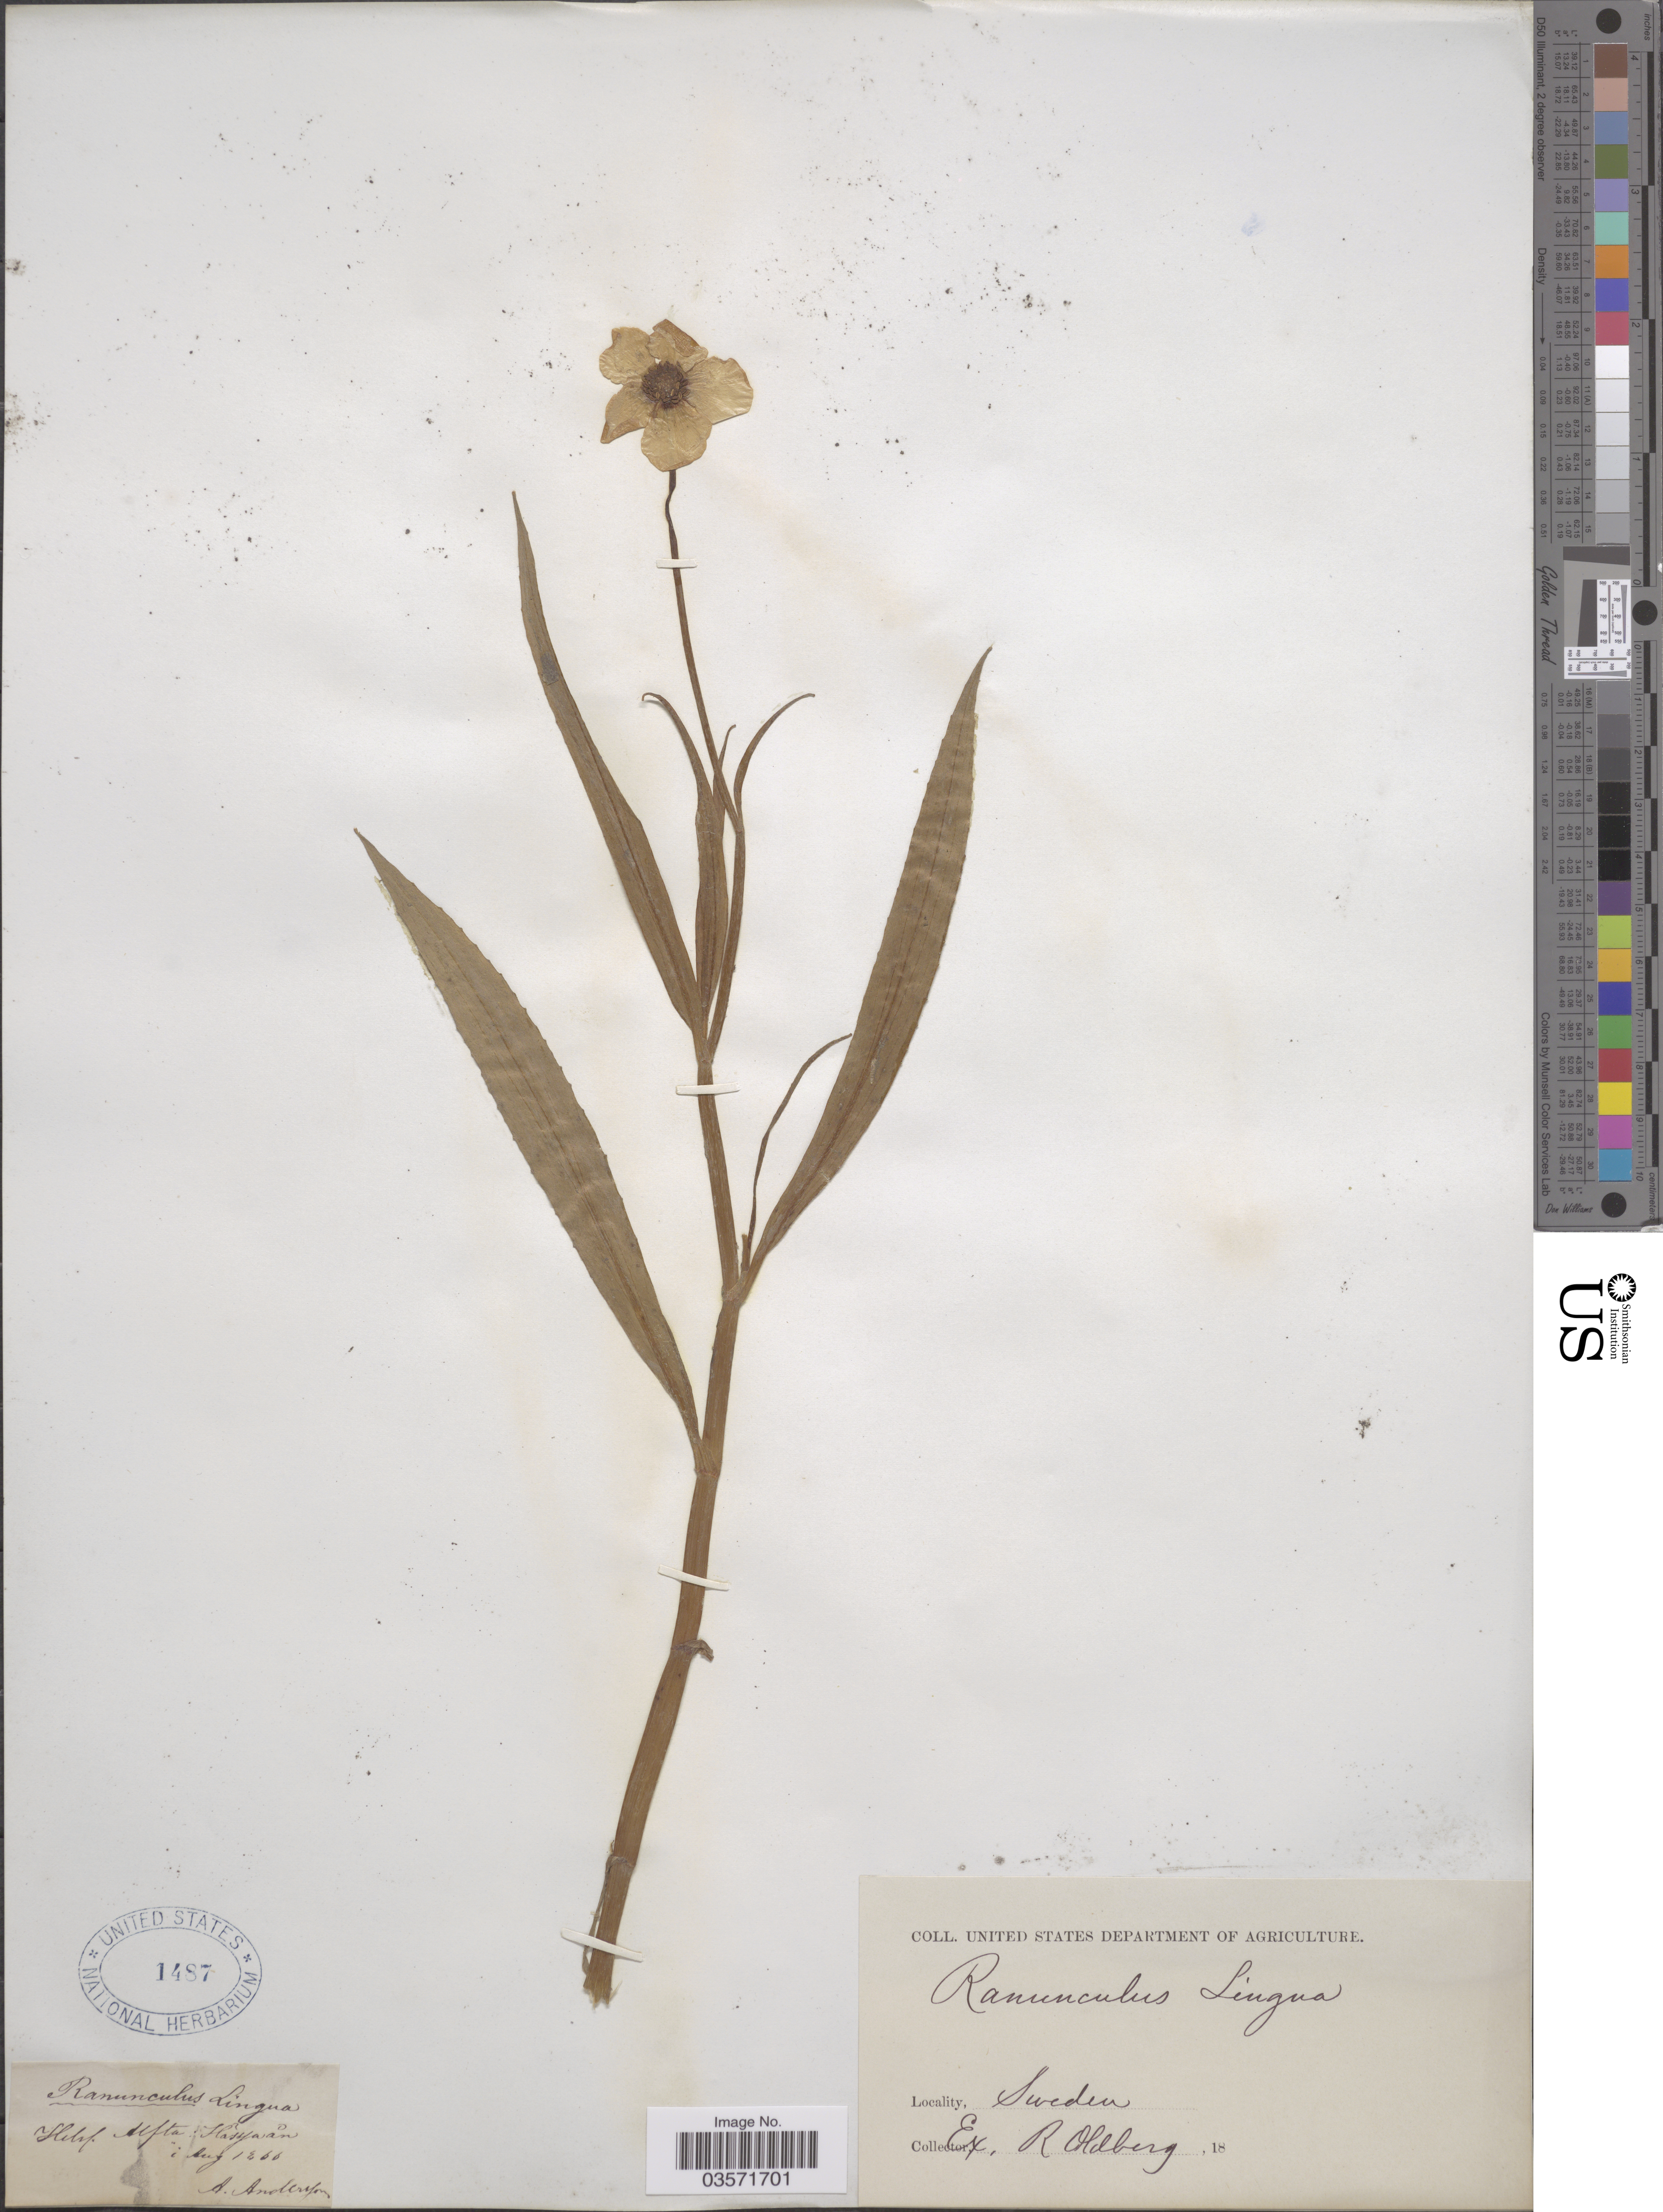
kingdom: Plantae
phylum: Tracheophyta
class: Magnoliopsida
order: Ranunculales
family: Ranunculaceae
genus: Ranunculus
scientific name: Ranunculus lingua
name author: L.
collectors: A. Andersson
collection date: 1866-08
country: Sweden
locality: Helsl. Alfta: Hassjaan. [interpreted]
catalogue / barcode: US 1487